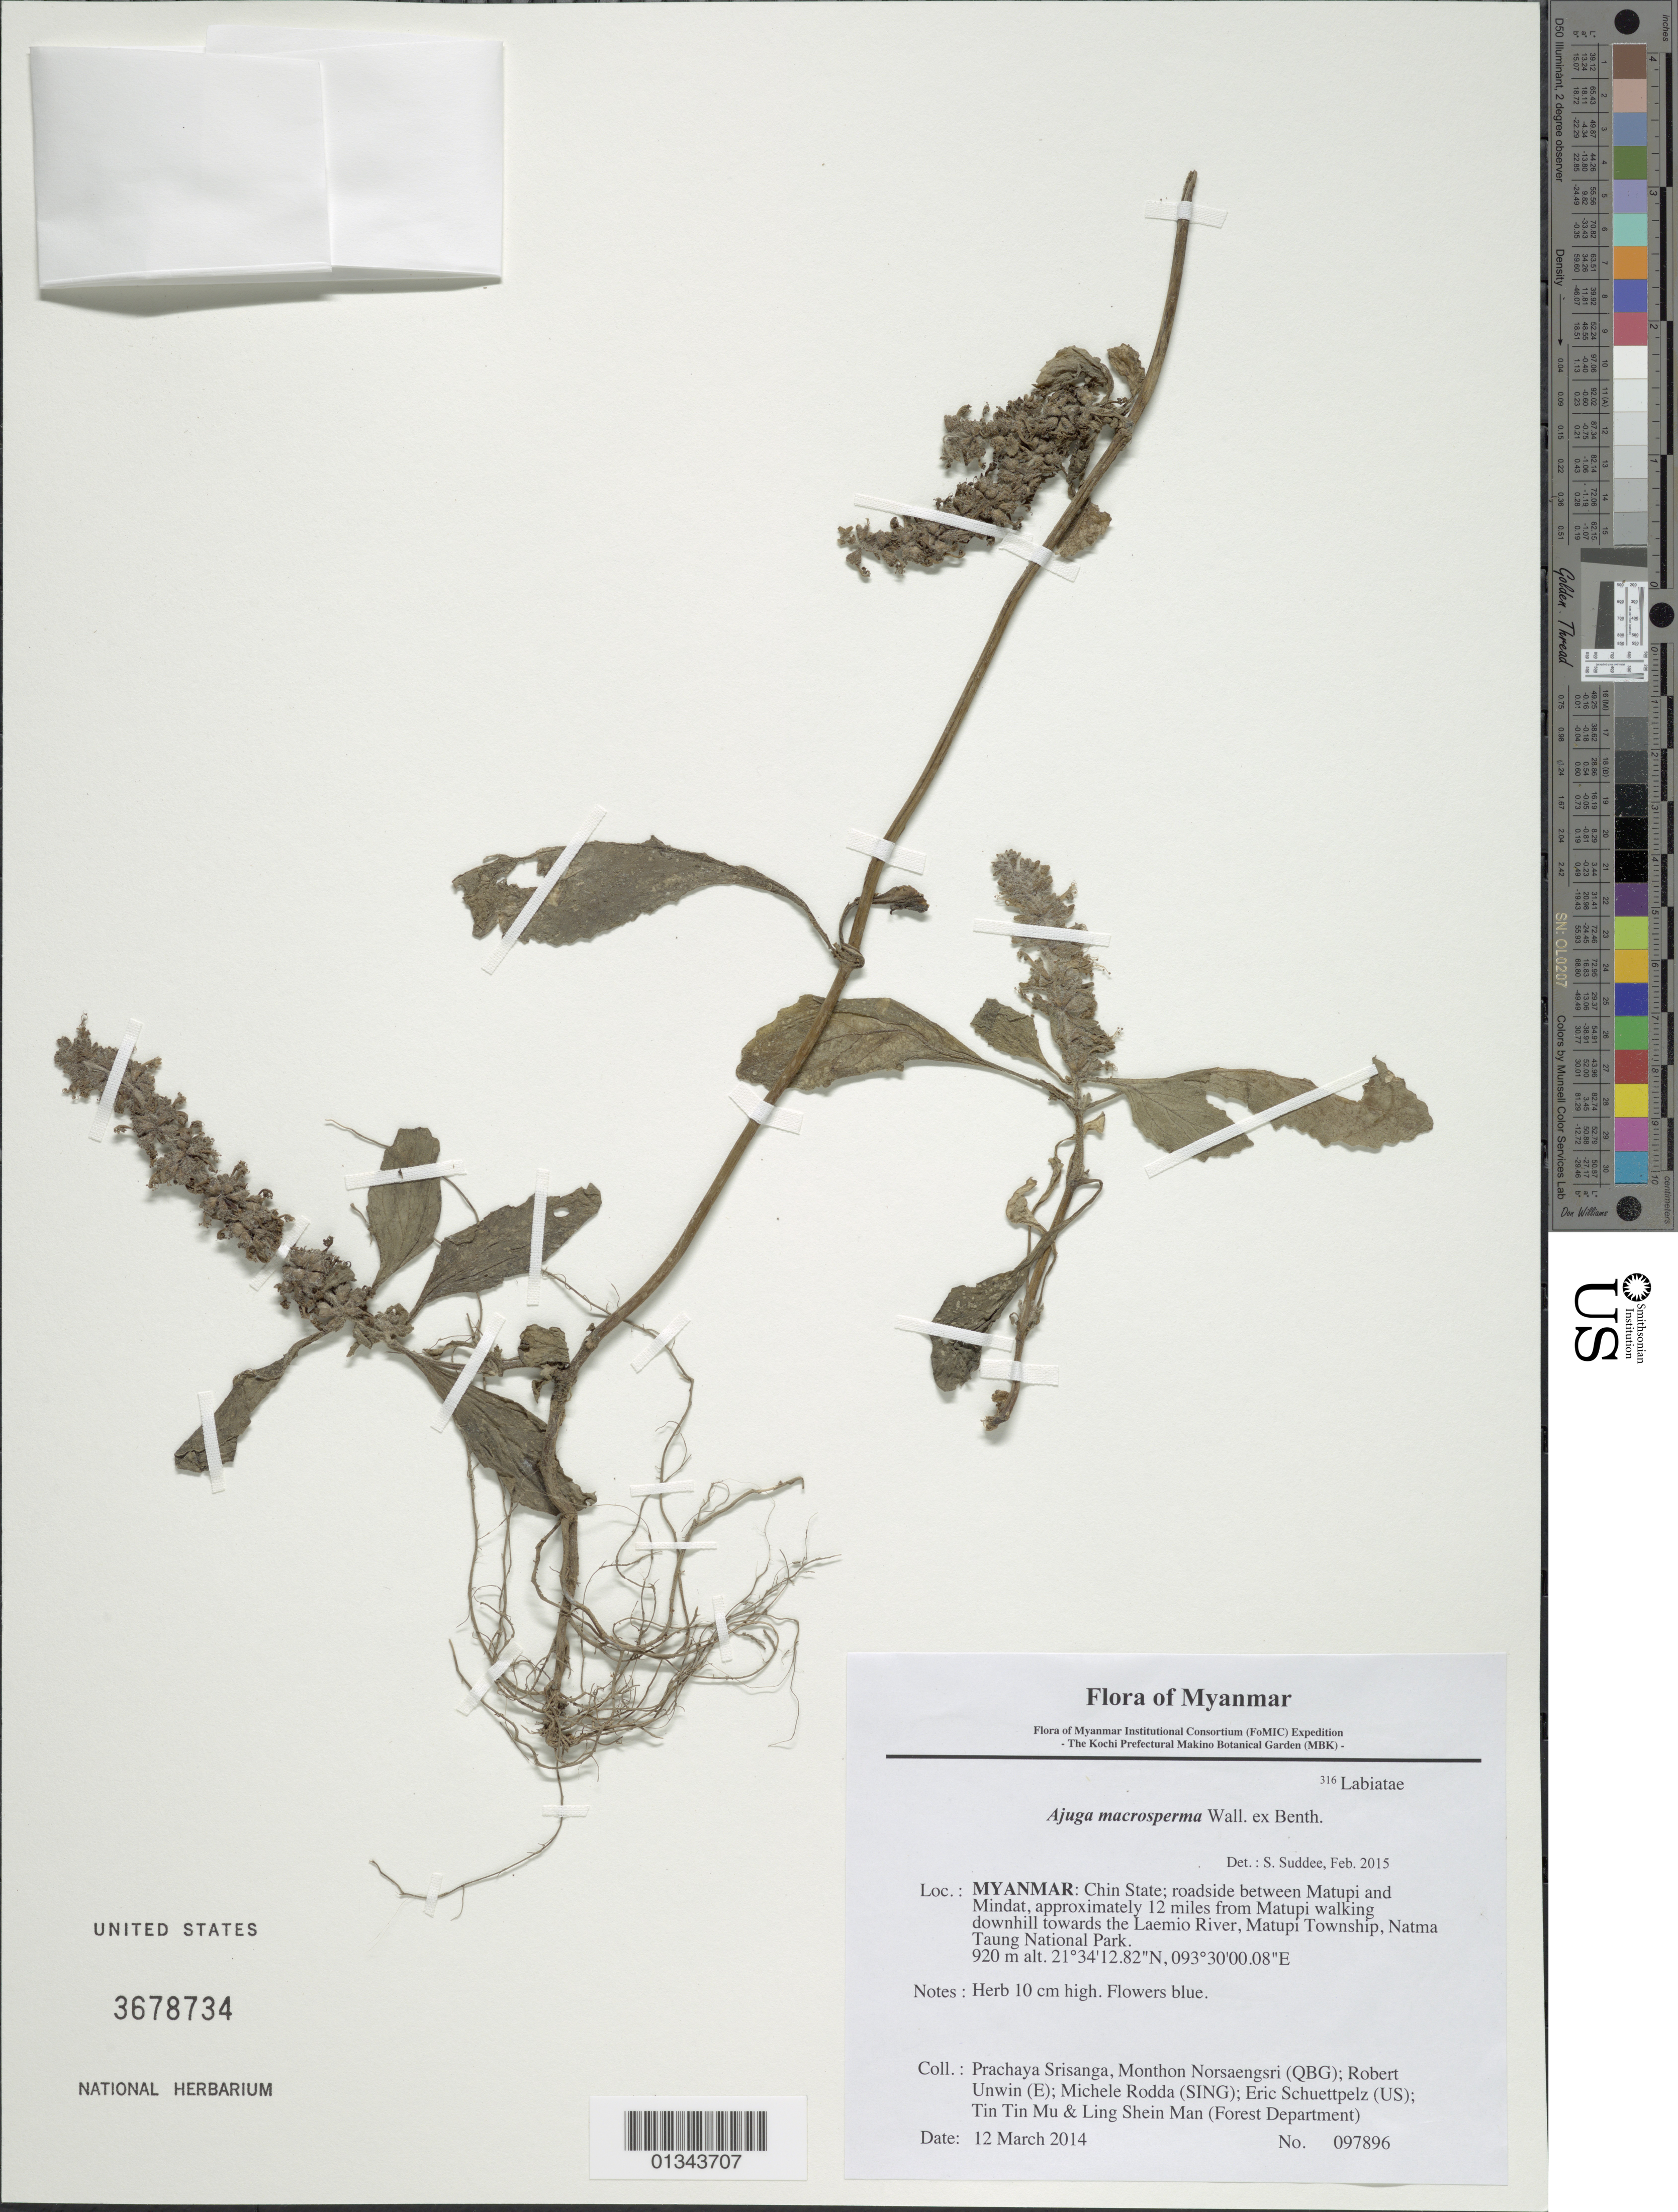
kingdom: Plantae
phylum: Tracheophyta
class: Magnoliopsida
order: Lamiales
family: Lamiaceae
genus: Ajuga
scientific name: Ajuga macrosperma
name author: Wall.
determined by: Suddee, S.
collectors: P. Srisanga, M. Norsaengsri, R. Unwin, M. Rodda, E. Schuettpelz, Tin Tin Mu & Ling Shein Man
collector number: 97896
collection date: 2014-03-12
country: Myanmar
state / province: Chin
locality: Roadside between Matupi and Mindat, approximately 12 miles from Matupi walking downhill towards the Laemio River, Matupi Township, Natma Taung National Park.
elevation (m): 920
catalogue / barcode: US 3678734